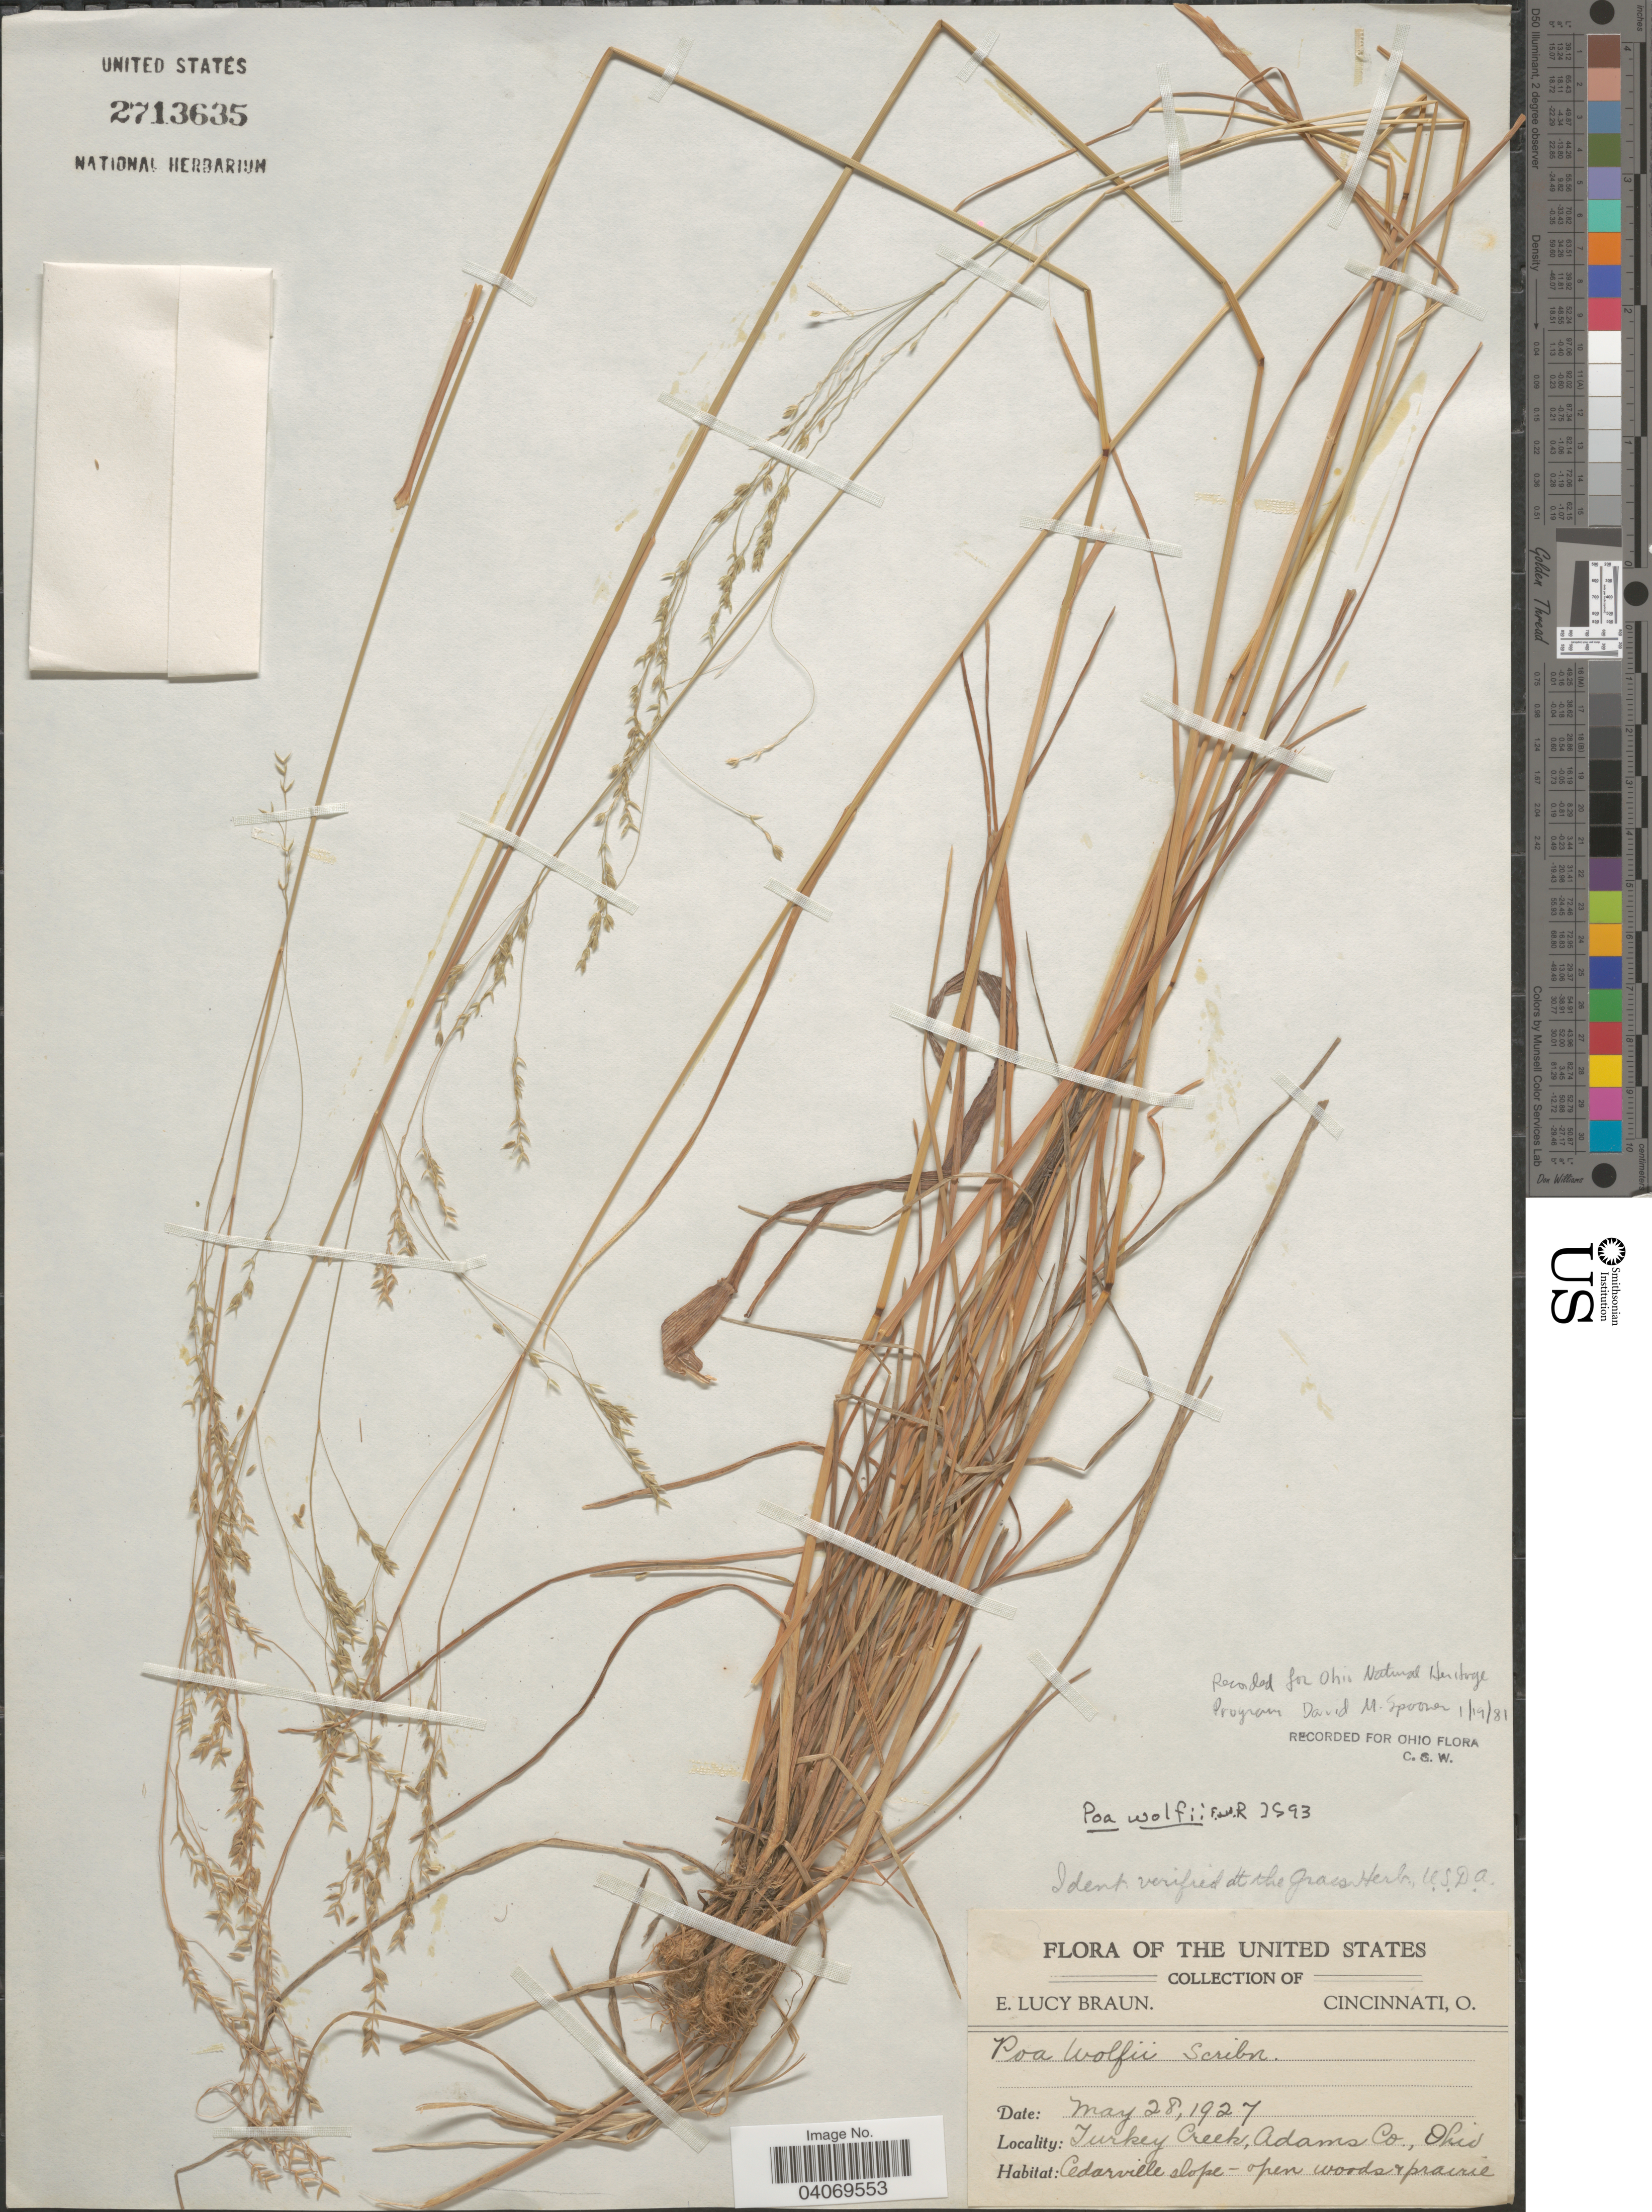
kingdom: Plantae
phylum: Tracheophyta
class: Liliopsida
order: Poales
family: Poaceae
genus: Poa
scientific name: Poa wolfii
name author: Scribn.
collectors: E. L. Braun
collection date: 1927-05-28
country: United States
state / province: Ohio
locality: Turkey Creek, Adams Co. Cedarville slope.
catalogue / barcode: US 2713635